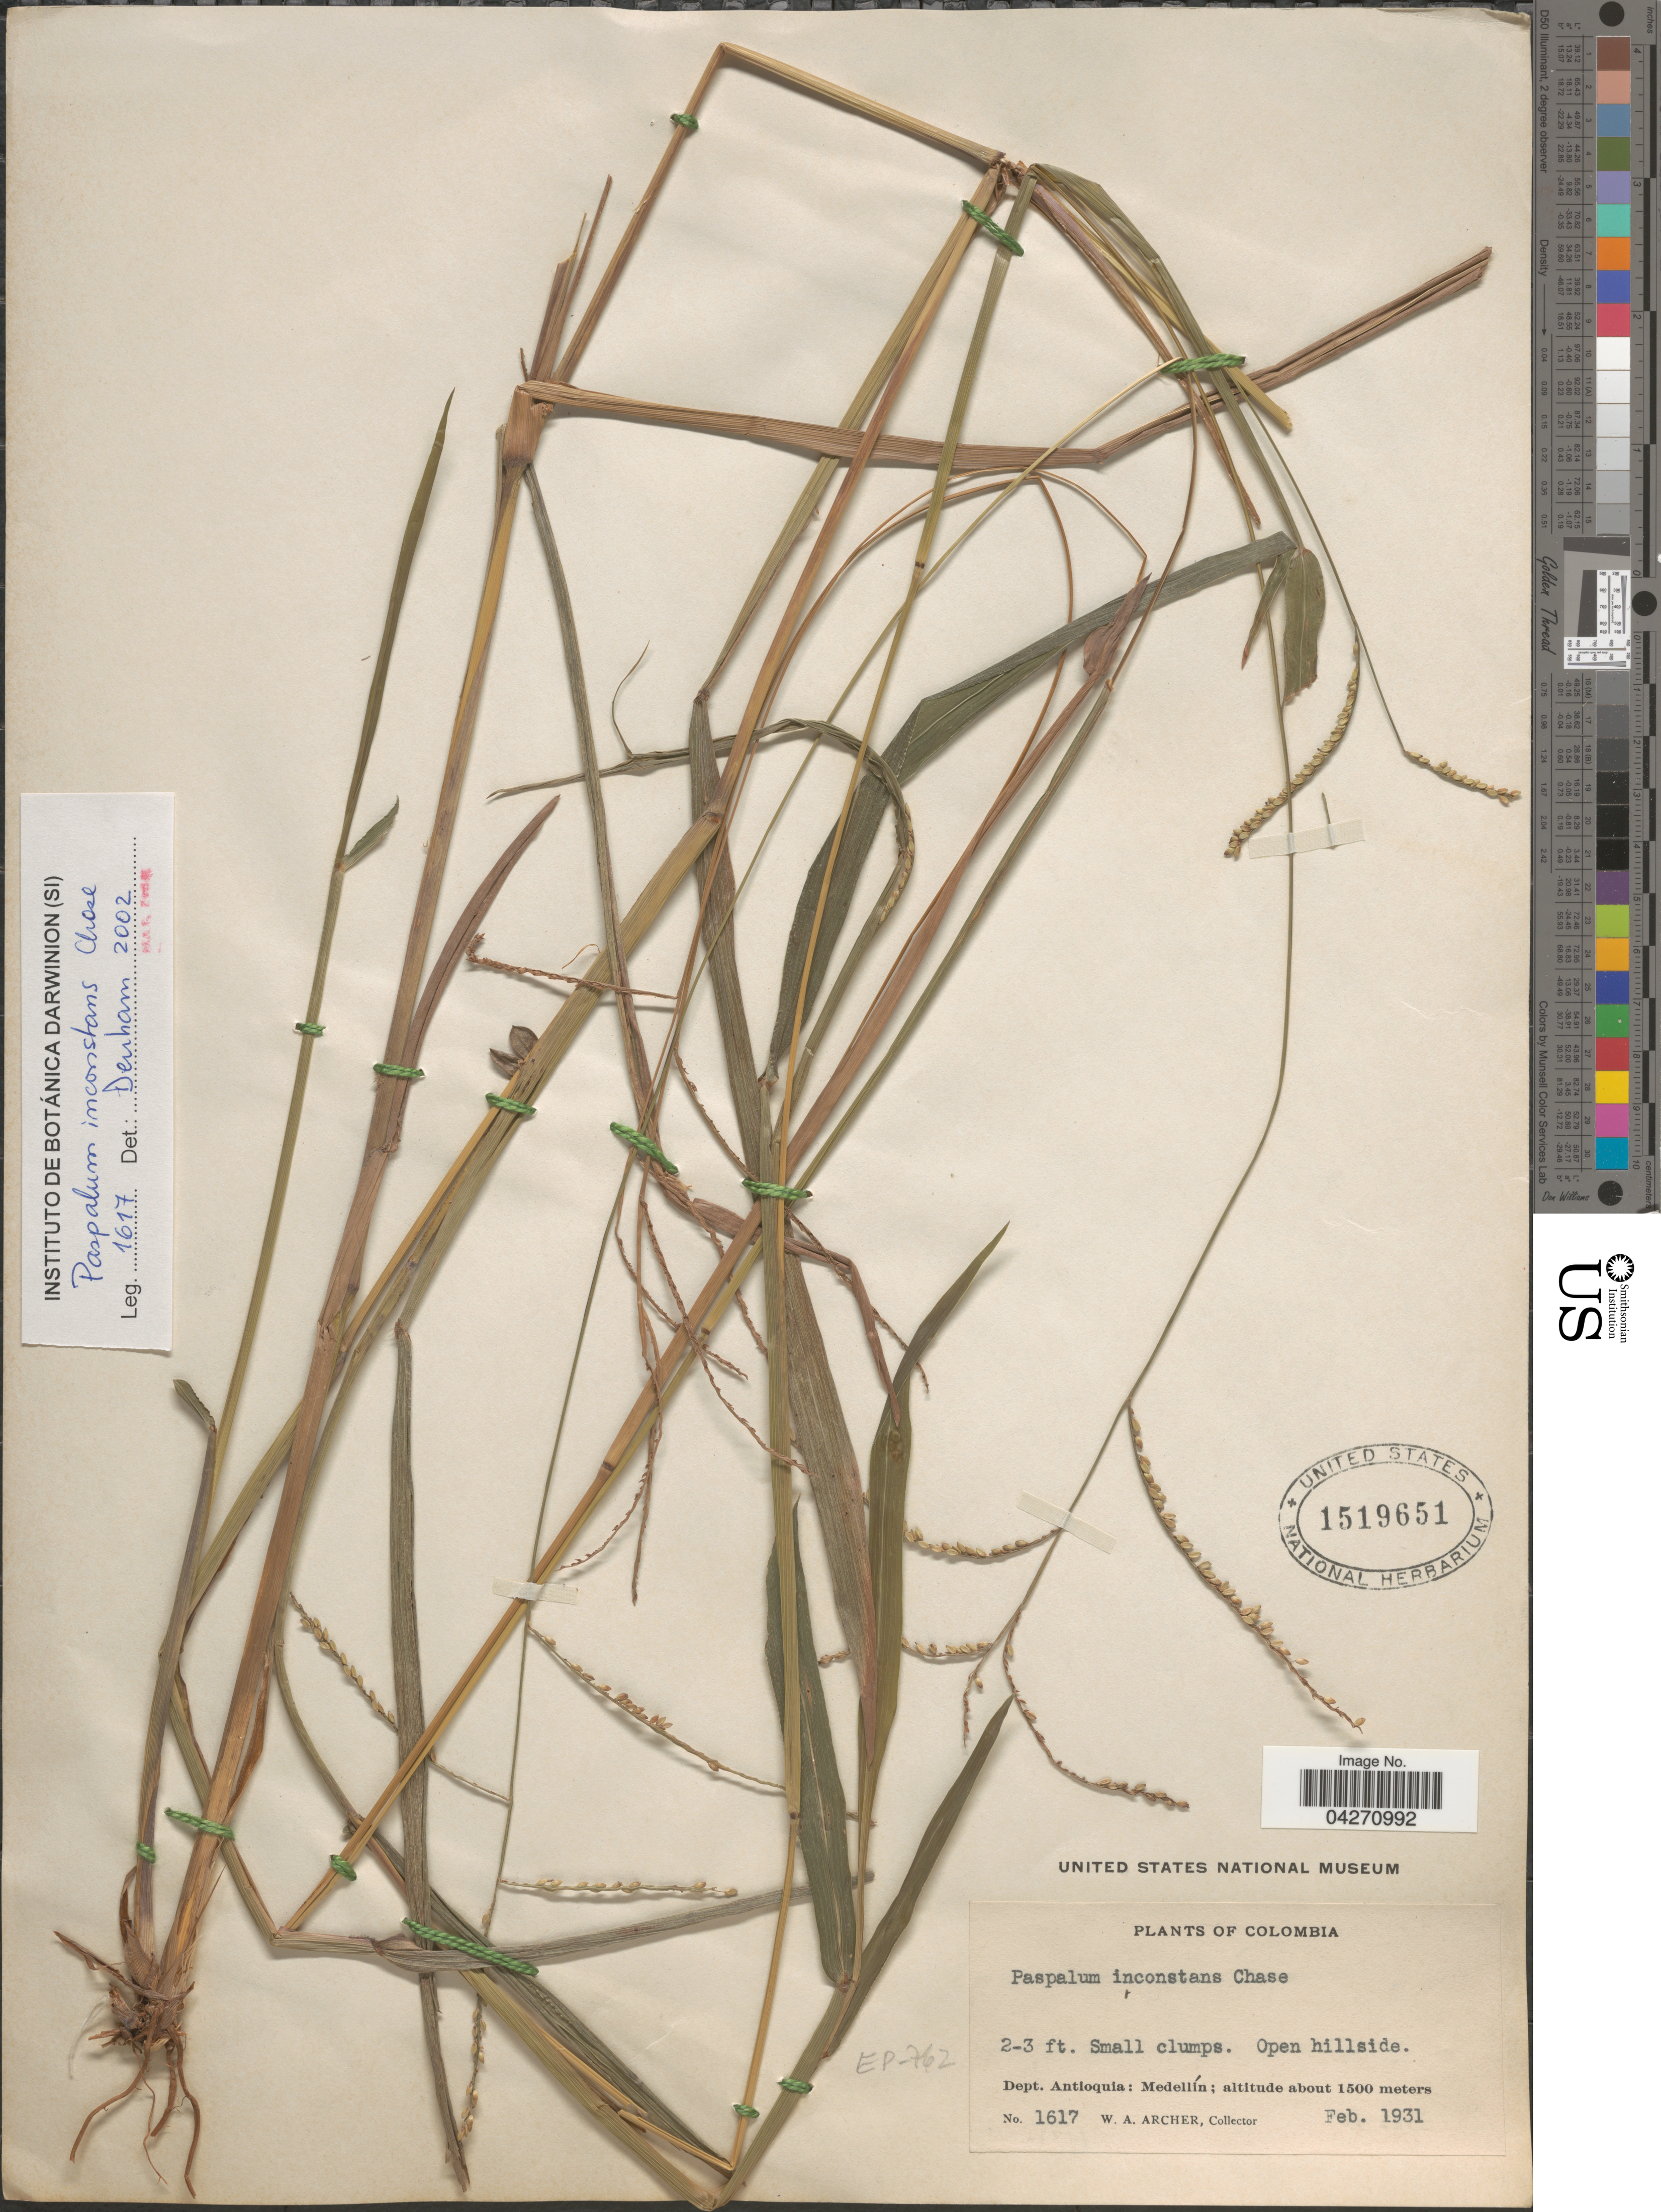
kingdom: Plantae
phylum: Tracheophyta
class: Liliopsida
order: Poales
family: Poaceae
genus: Paspalum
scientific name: Paspalum inconstans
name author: Chase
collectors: W. Archer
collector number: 1617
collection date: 1931-02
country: Colombia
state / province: Antioquia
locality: Open hillside. Dept. Antioquia: Medellín.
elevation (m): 1500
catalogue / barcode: US 1519651